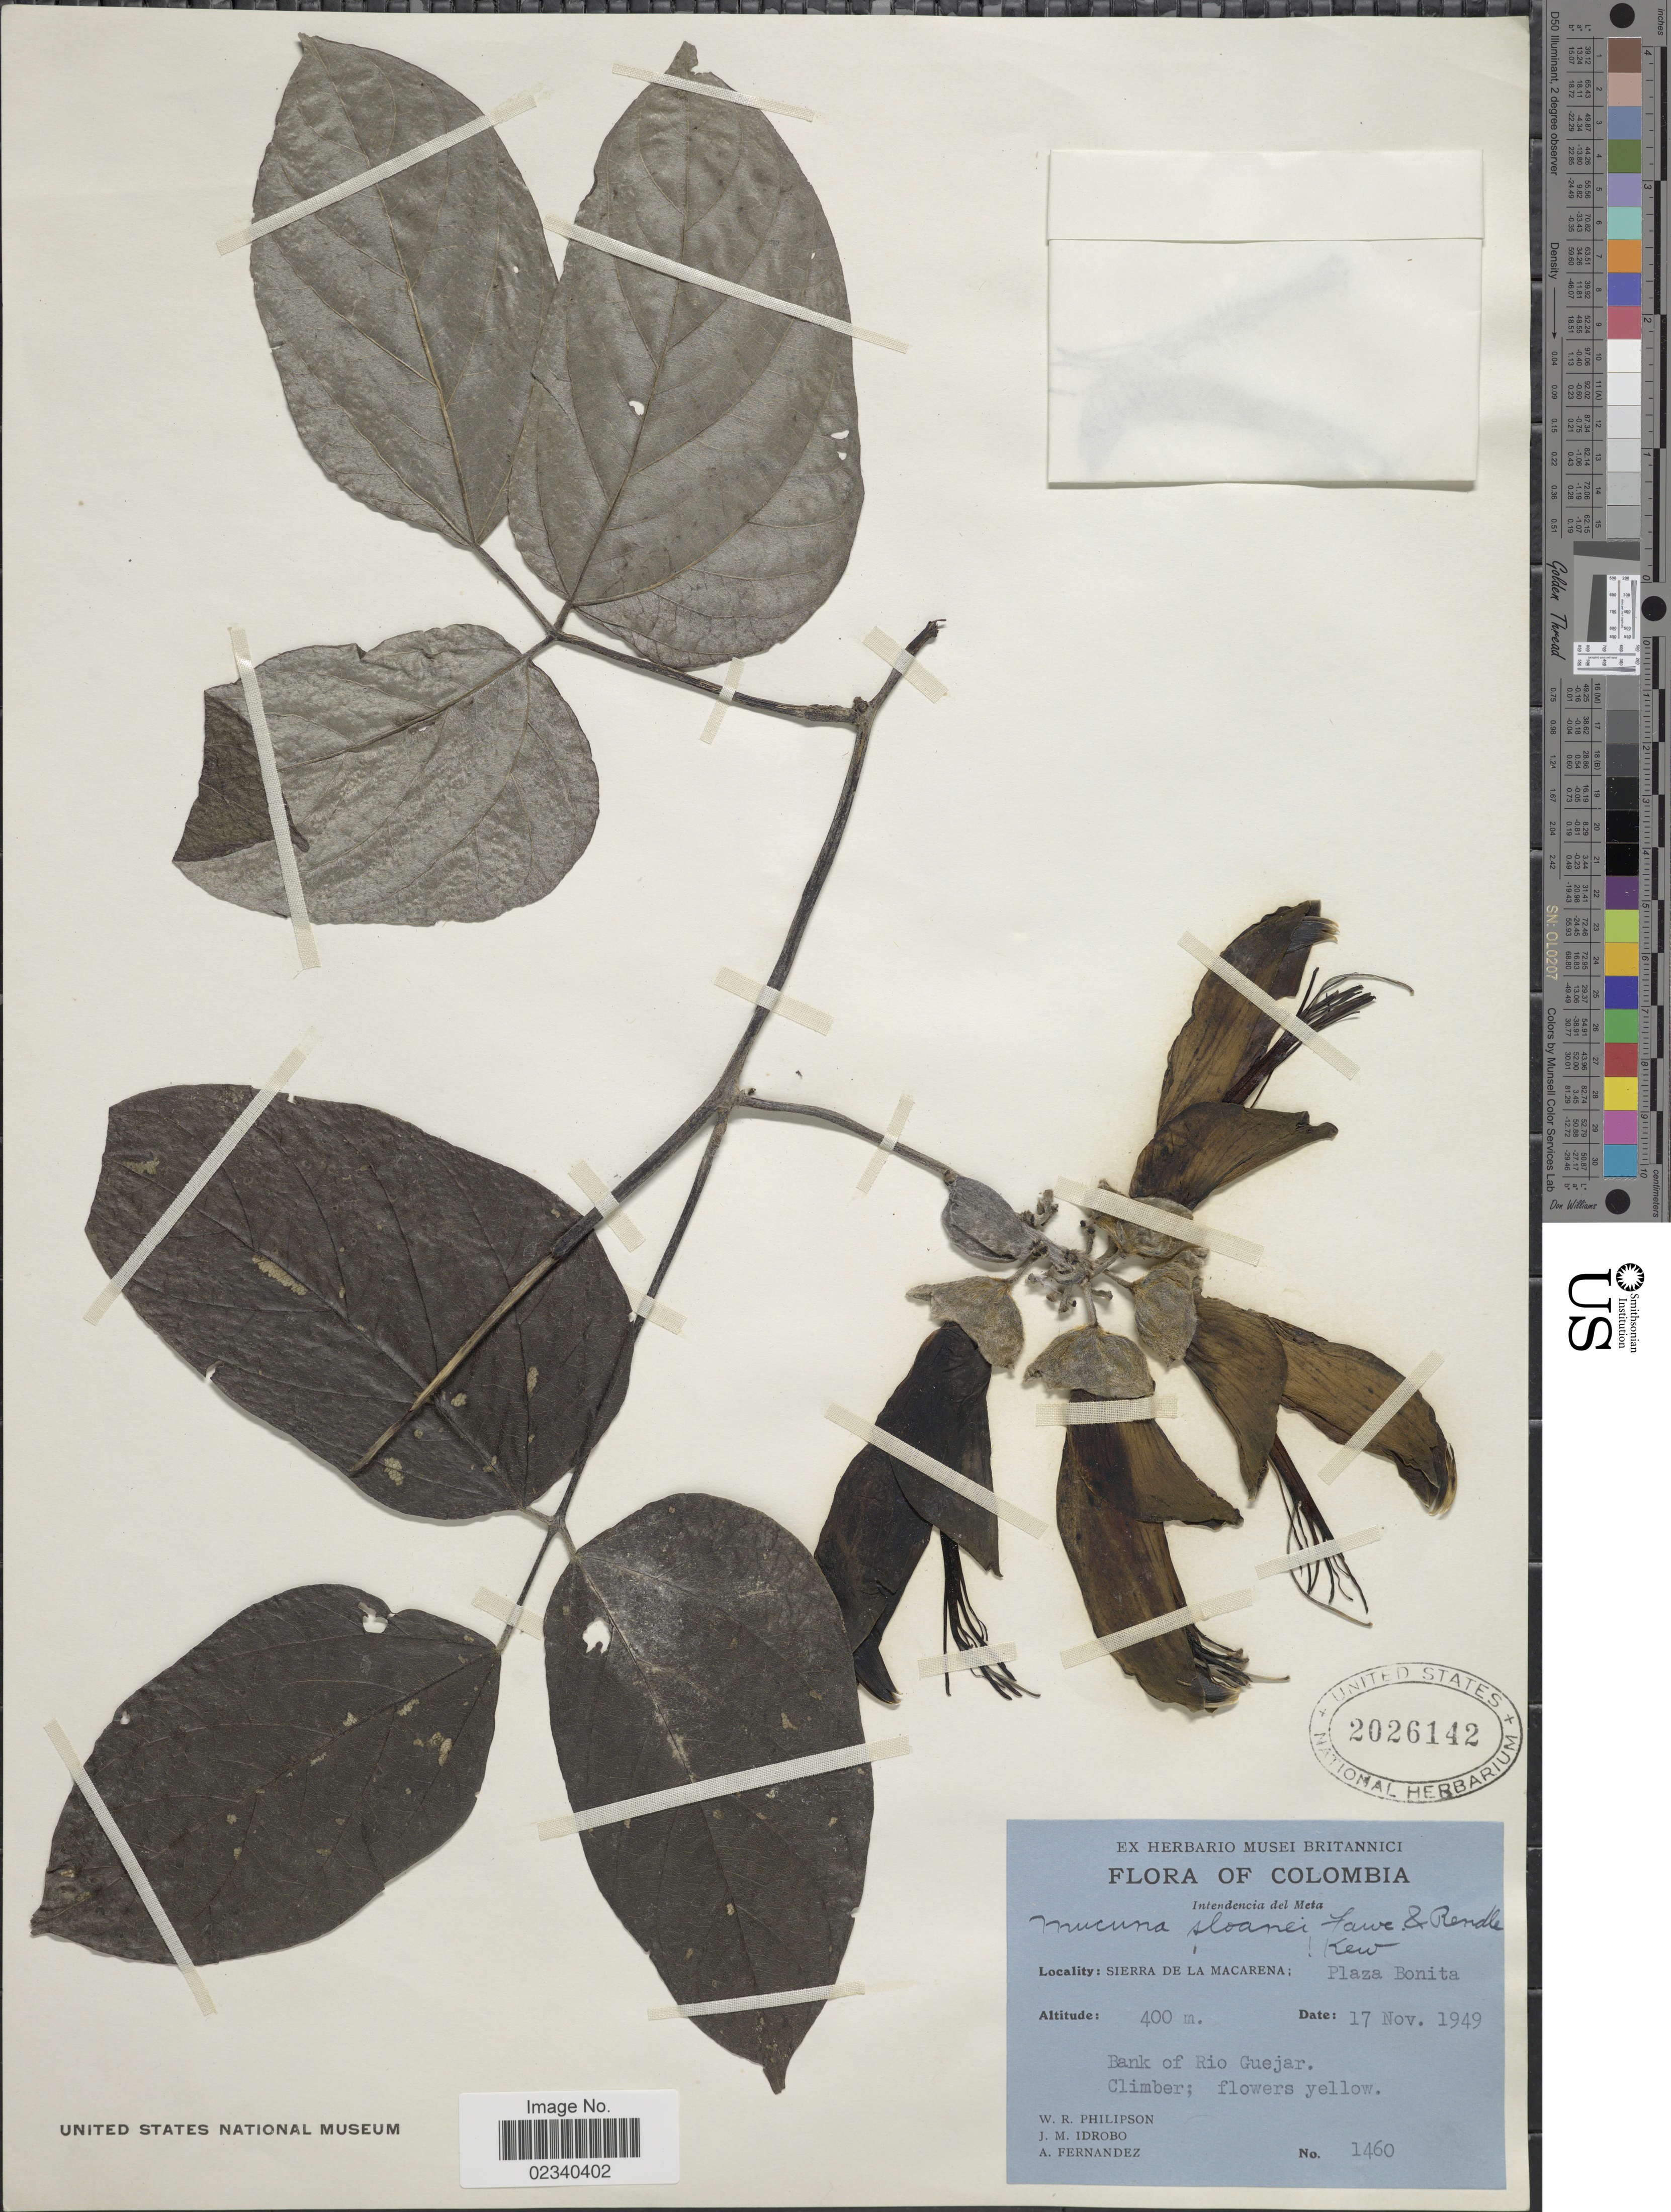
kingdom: Plantae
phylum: Tracheophyta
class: Magnoliopsida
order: Fabales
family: Fabaceae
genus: Mucuna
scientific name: Mucuna sloanei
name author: Fawc. & Rendle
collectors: W. R. Philipson, J. M. Idrobo & A. Fernandez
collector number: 1460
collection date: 1949-11-17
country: Colombia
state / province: Meta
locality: Intendencia del Meta. Sierra de la Macarena, Plaza Bonita, Bank of Rio Guejar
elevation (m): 400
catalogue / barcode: US 2026142